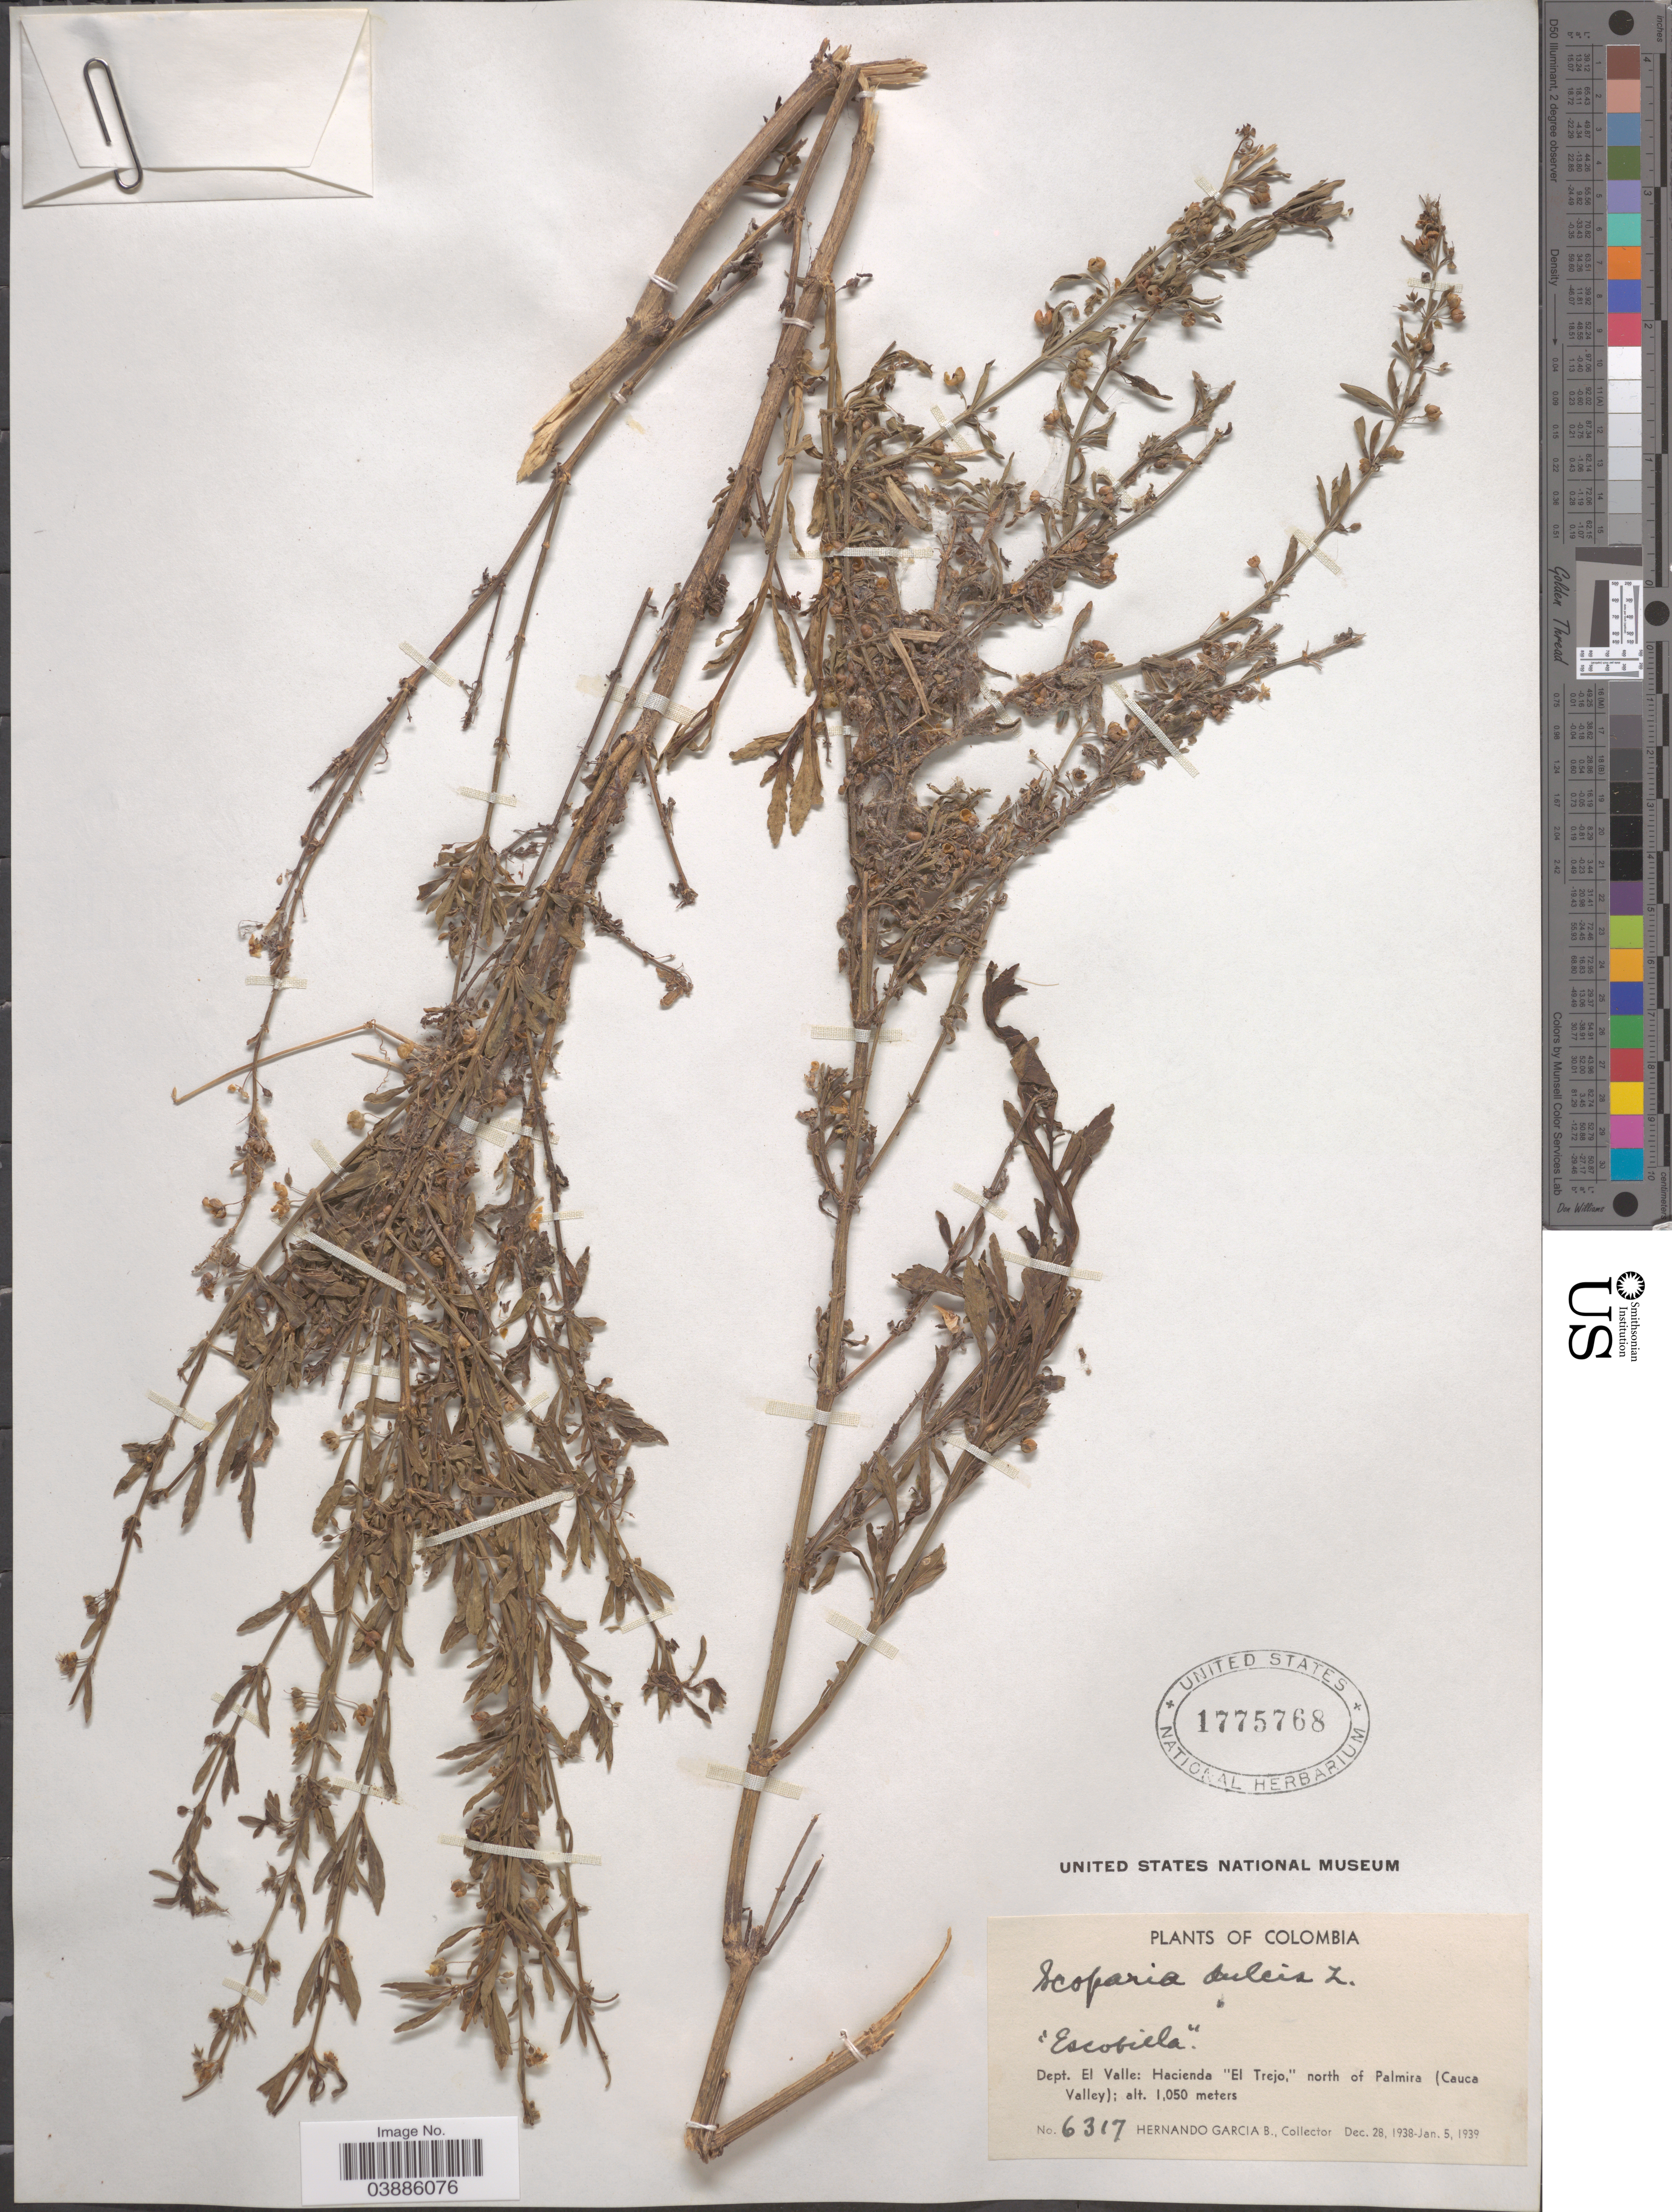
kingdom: Plantae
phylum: Tracheophyta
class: Magnoliopsida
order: Lamiales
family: Plantaginaceae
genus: Scoparia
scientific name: Scoparia dulcis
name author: L.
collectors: H. García Barriga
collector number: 6317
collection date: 1938-12-28/1939-01-05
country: Colombia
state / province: Valle del Cauca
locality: Dept. El Valle: Hacienda "El Trejo," north of Palmira (Cauca Valley).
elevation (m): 1050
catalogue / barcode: US 1775768